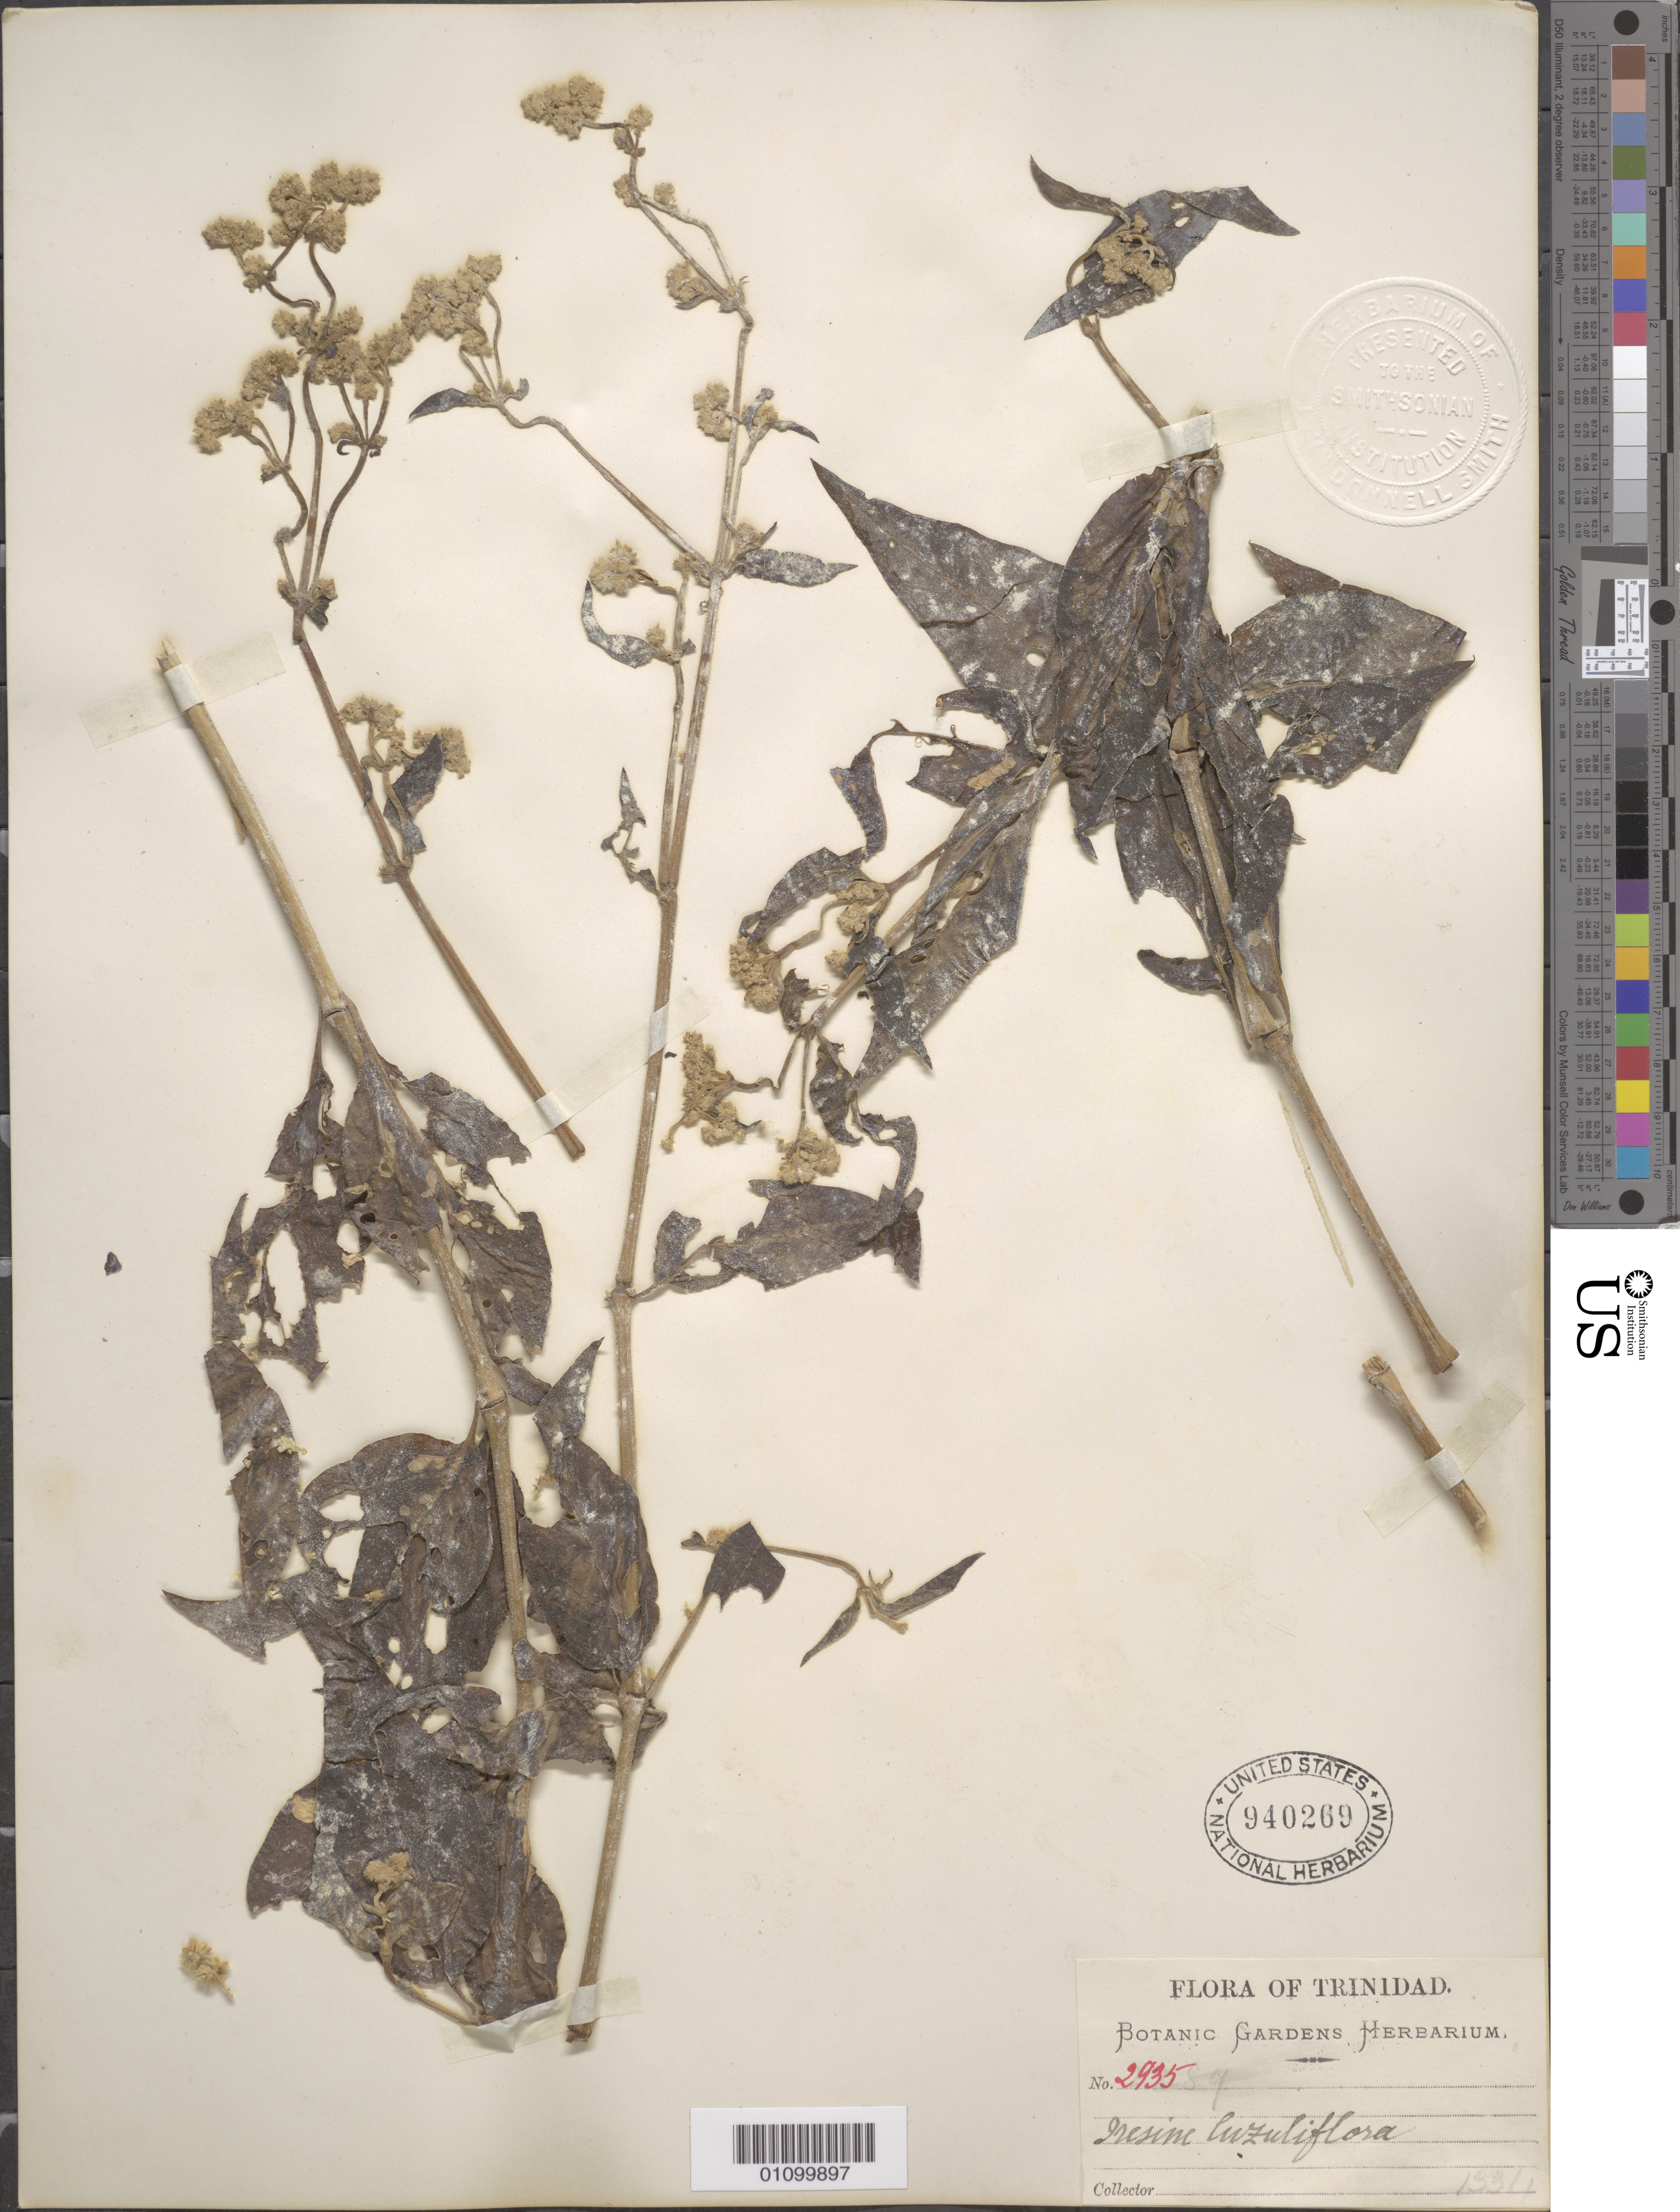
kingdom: Plantae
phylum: Tracheophyta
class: Magnoliopsida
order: Caryophyllales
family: Amaranthaceae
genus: Pfaffia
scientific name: Pfaffia iresinoides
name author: (Kunth) Spreng.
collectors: Botanic Gardens Herbarium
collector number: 2935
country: Trinidad and Tobago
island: Trinidad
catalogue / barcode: US 940269